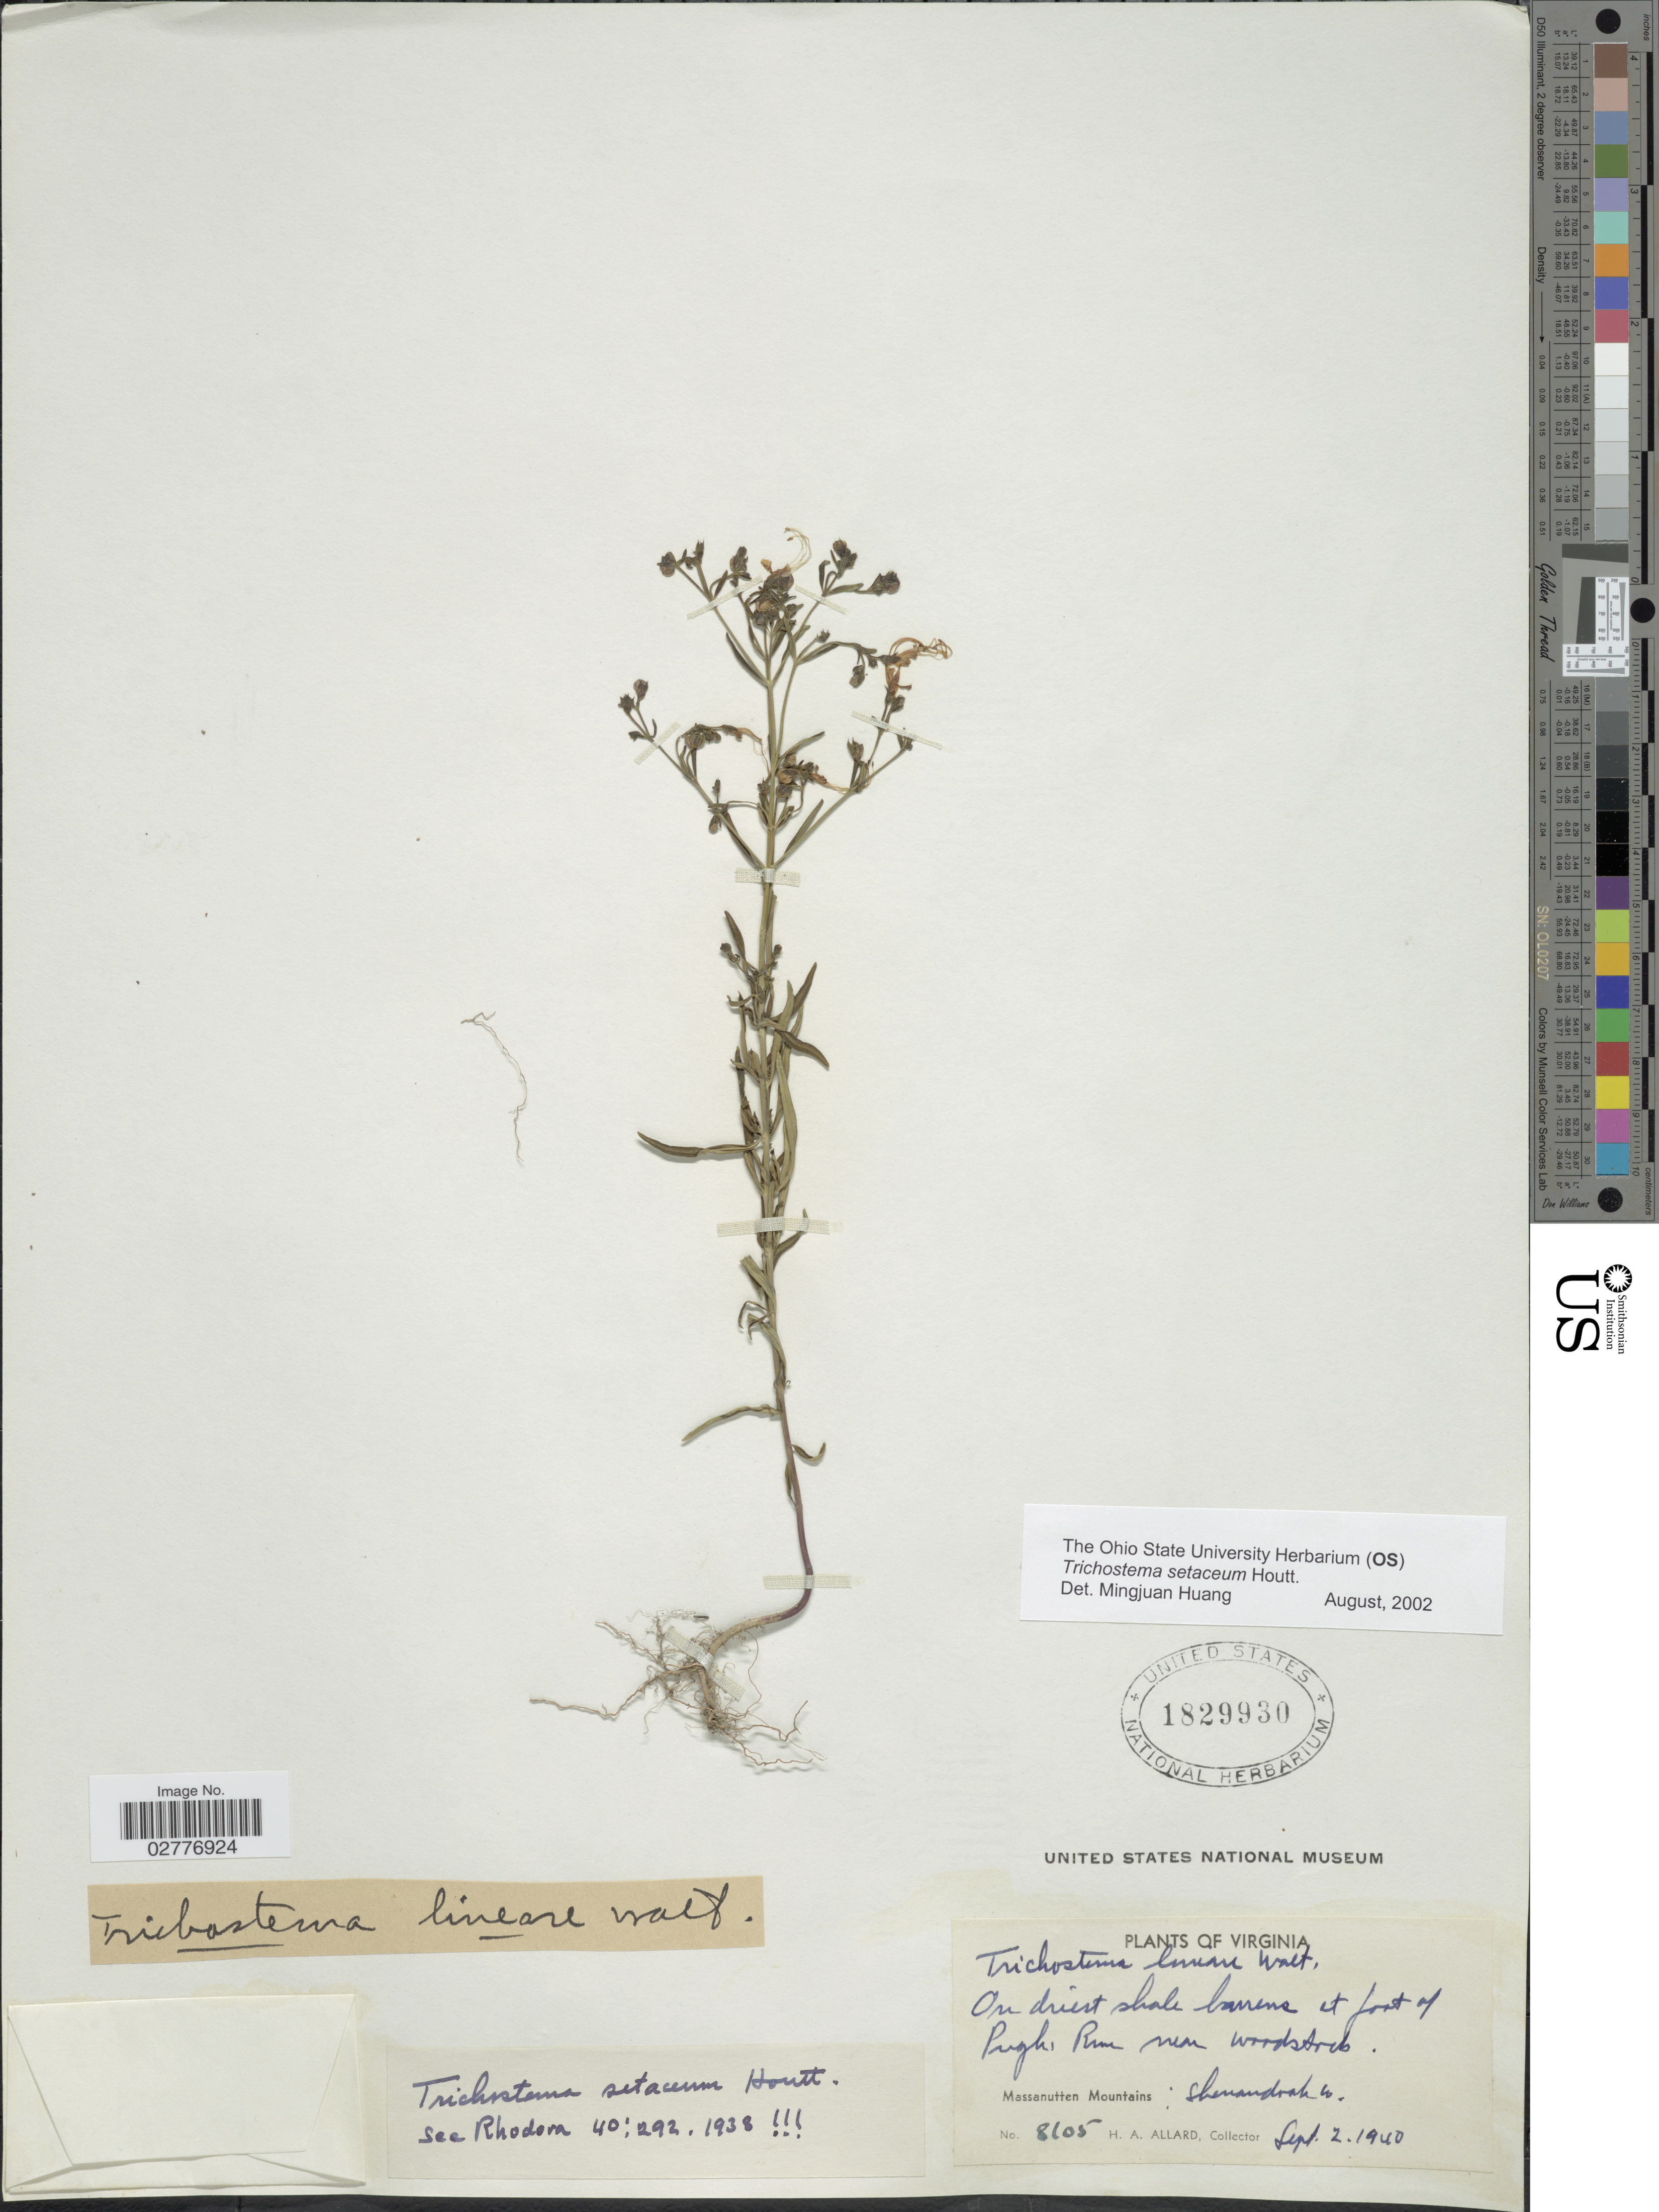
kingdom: Plantae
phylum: Tracheophyta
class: Magnoliopsida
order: Lamiales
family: Lamiaceae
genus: Trichostema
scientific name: Trichostema setaceum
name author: Houtt.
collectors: H. A. Allard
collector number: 8105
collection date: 1940-09-02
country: United States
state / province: Virginia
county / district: Shenandoah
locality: On driest shale barrens at foot of Pughs Run near woodstock. Massanutten Mountains: Shenandoah Co.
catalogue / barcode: US 1829930